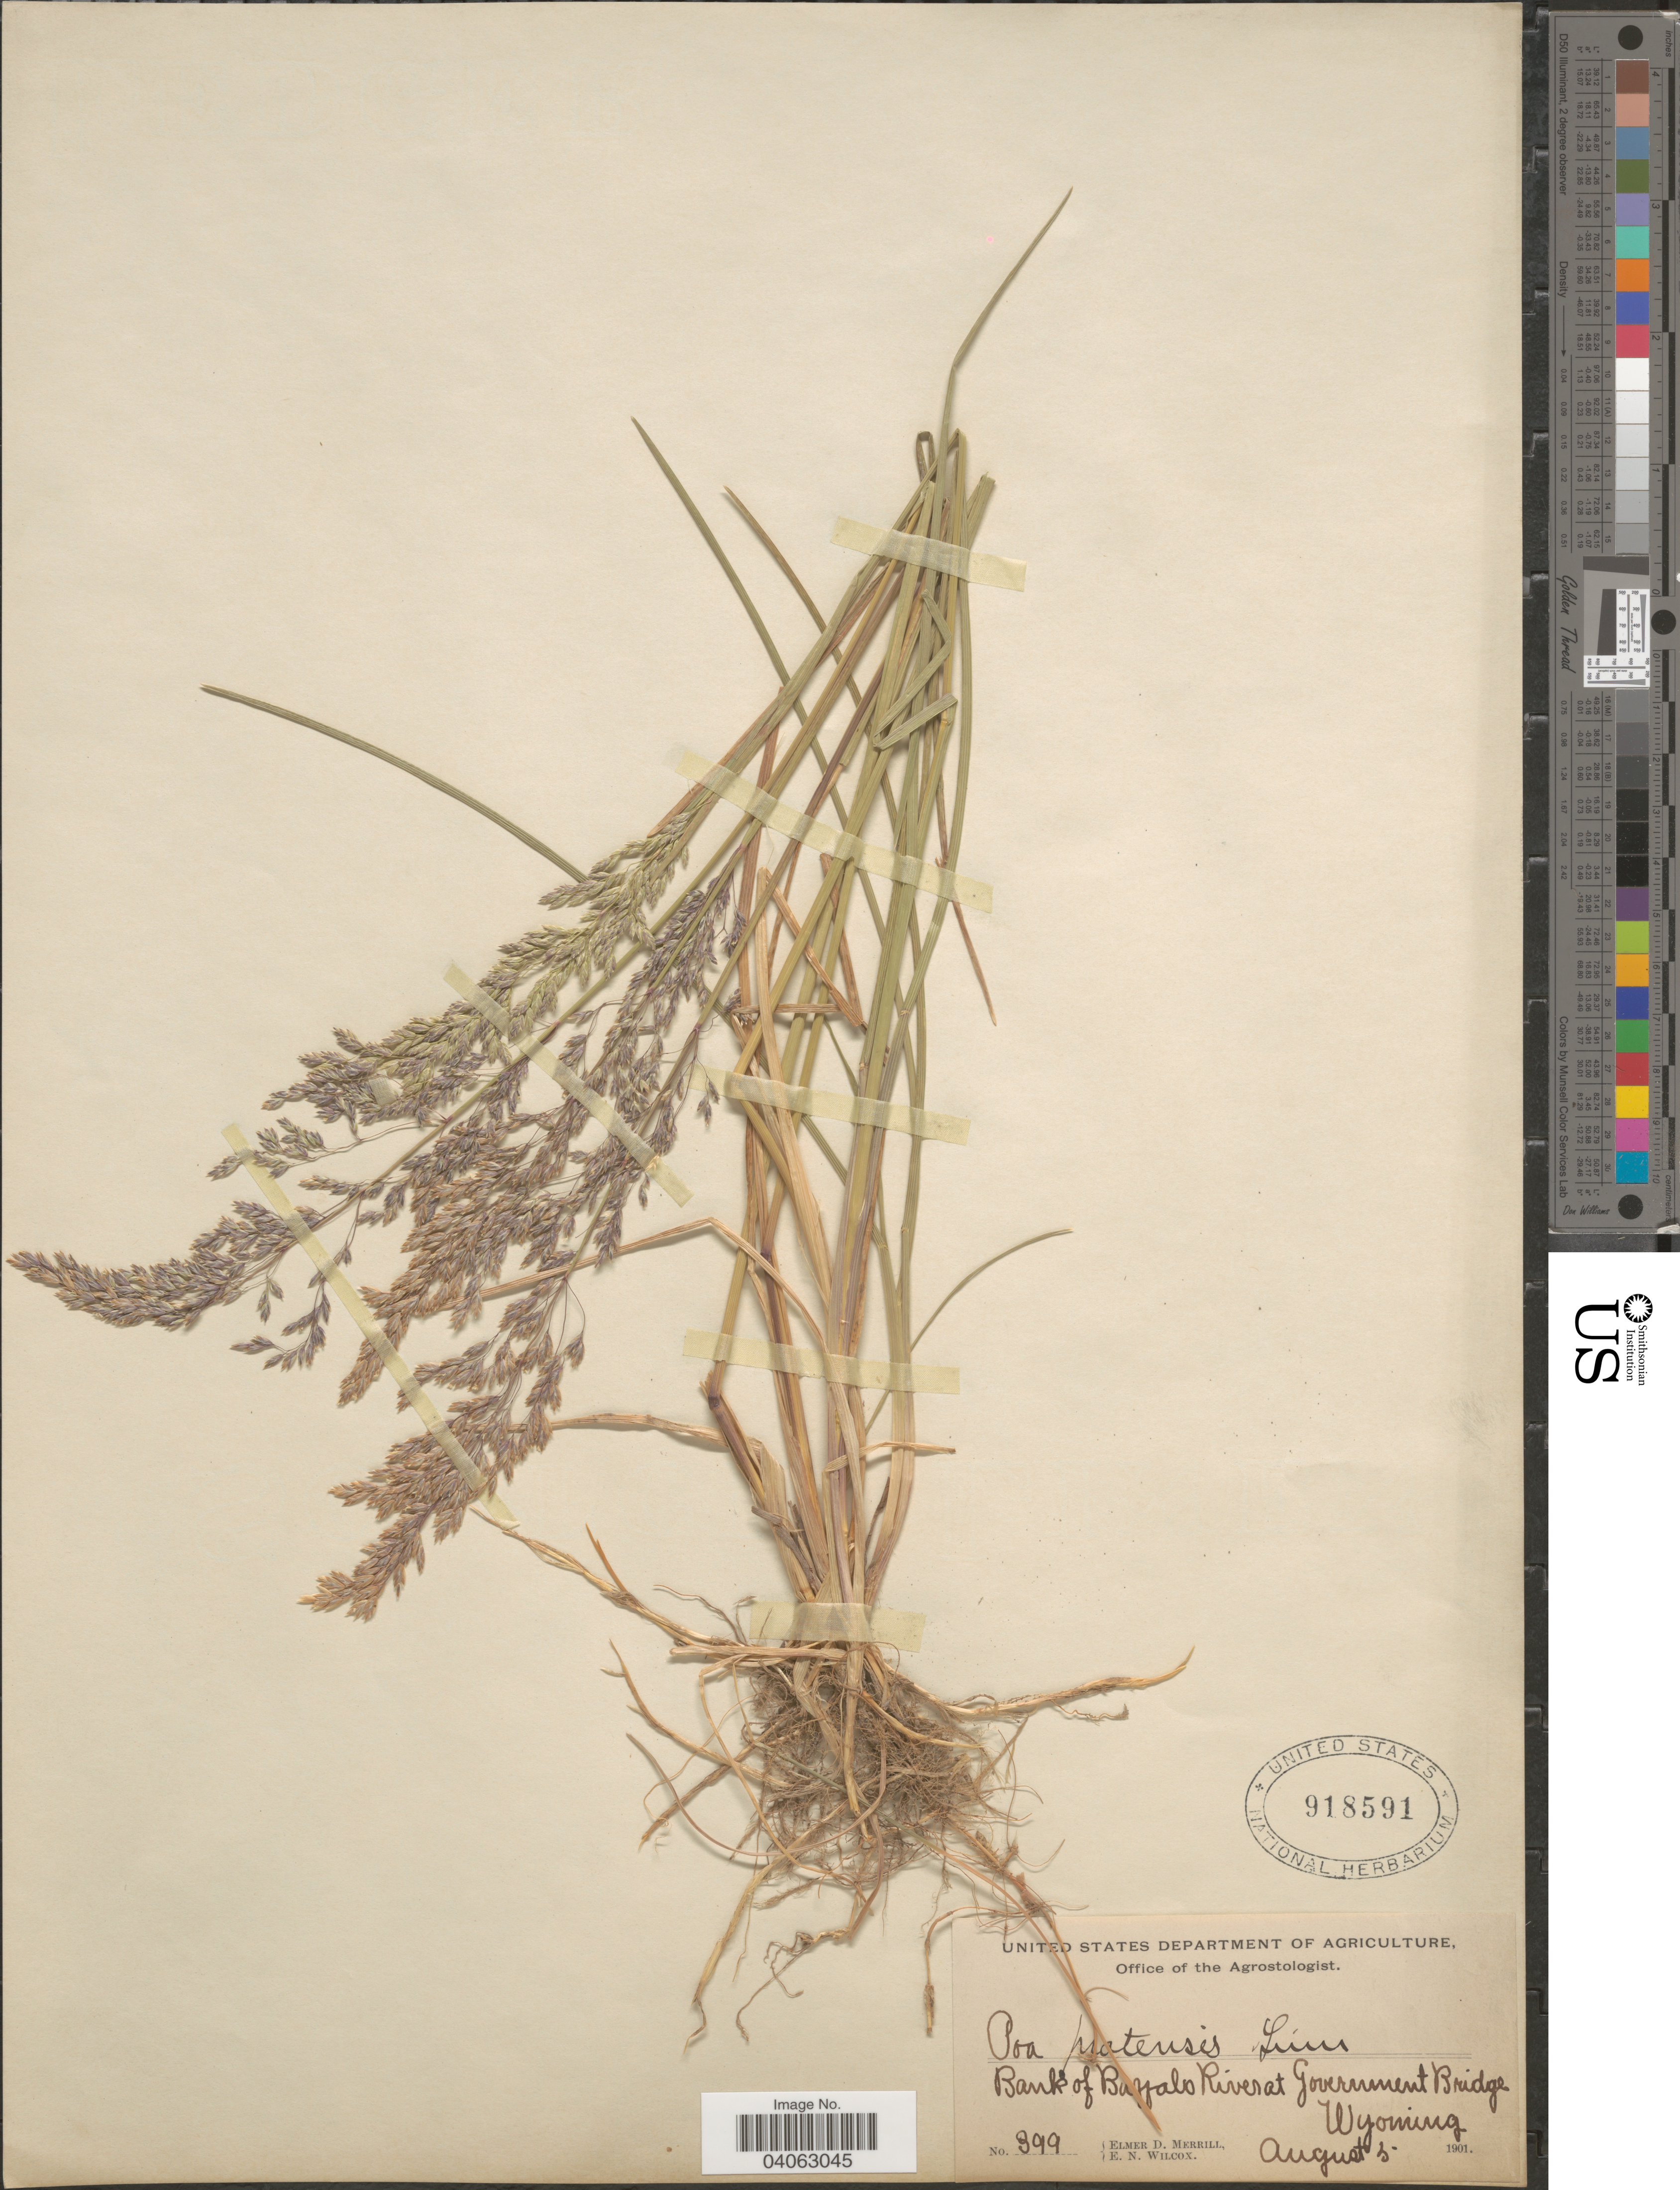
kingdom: Plantae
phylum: Tracheophyta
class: Liliopsida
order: Poales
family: Poaceae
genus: Poa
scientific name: Poa pratensis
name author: L.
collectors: E. D. Merrill & E. Wilcox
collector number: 399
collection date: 1901-08-05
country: United States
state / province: Wyoming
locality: Bank of Buffalo River at Government Bridge.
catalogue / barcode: US 918591